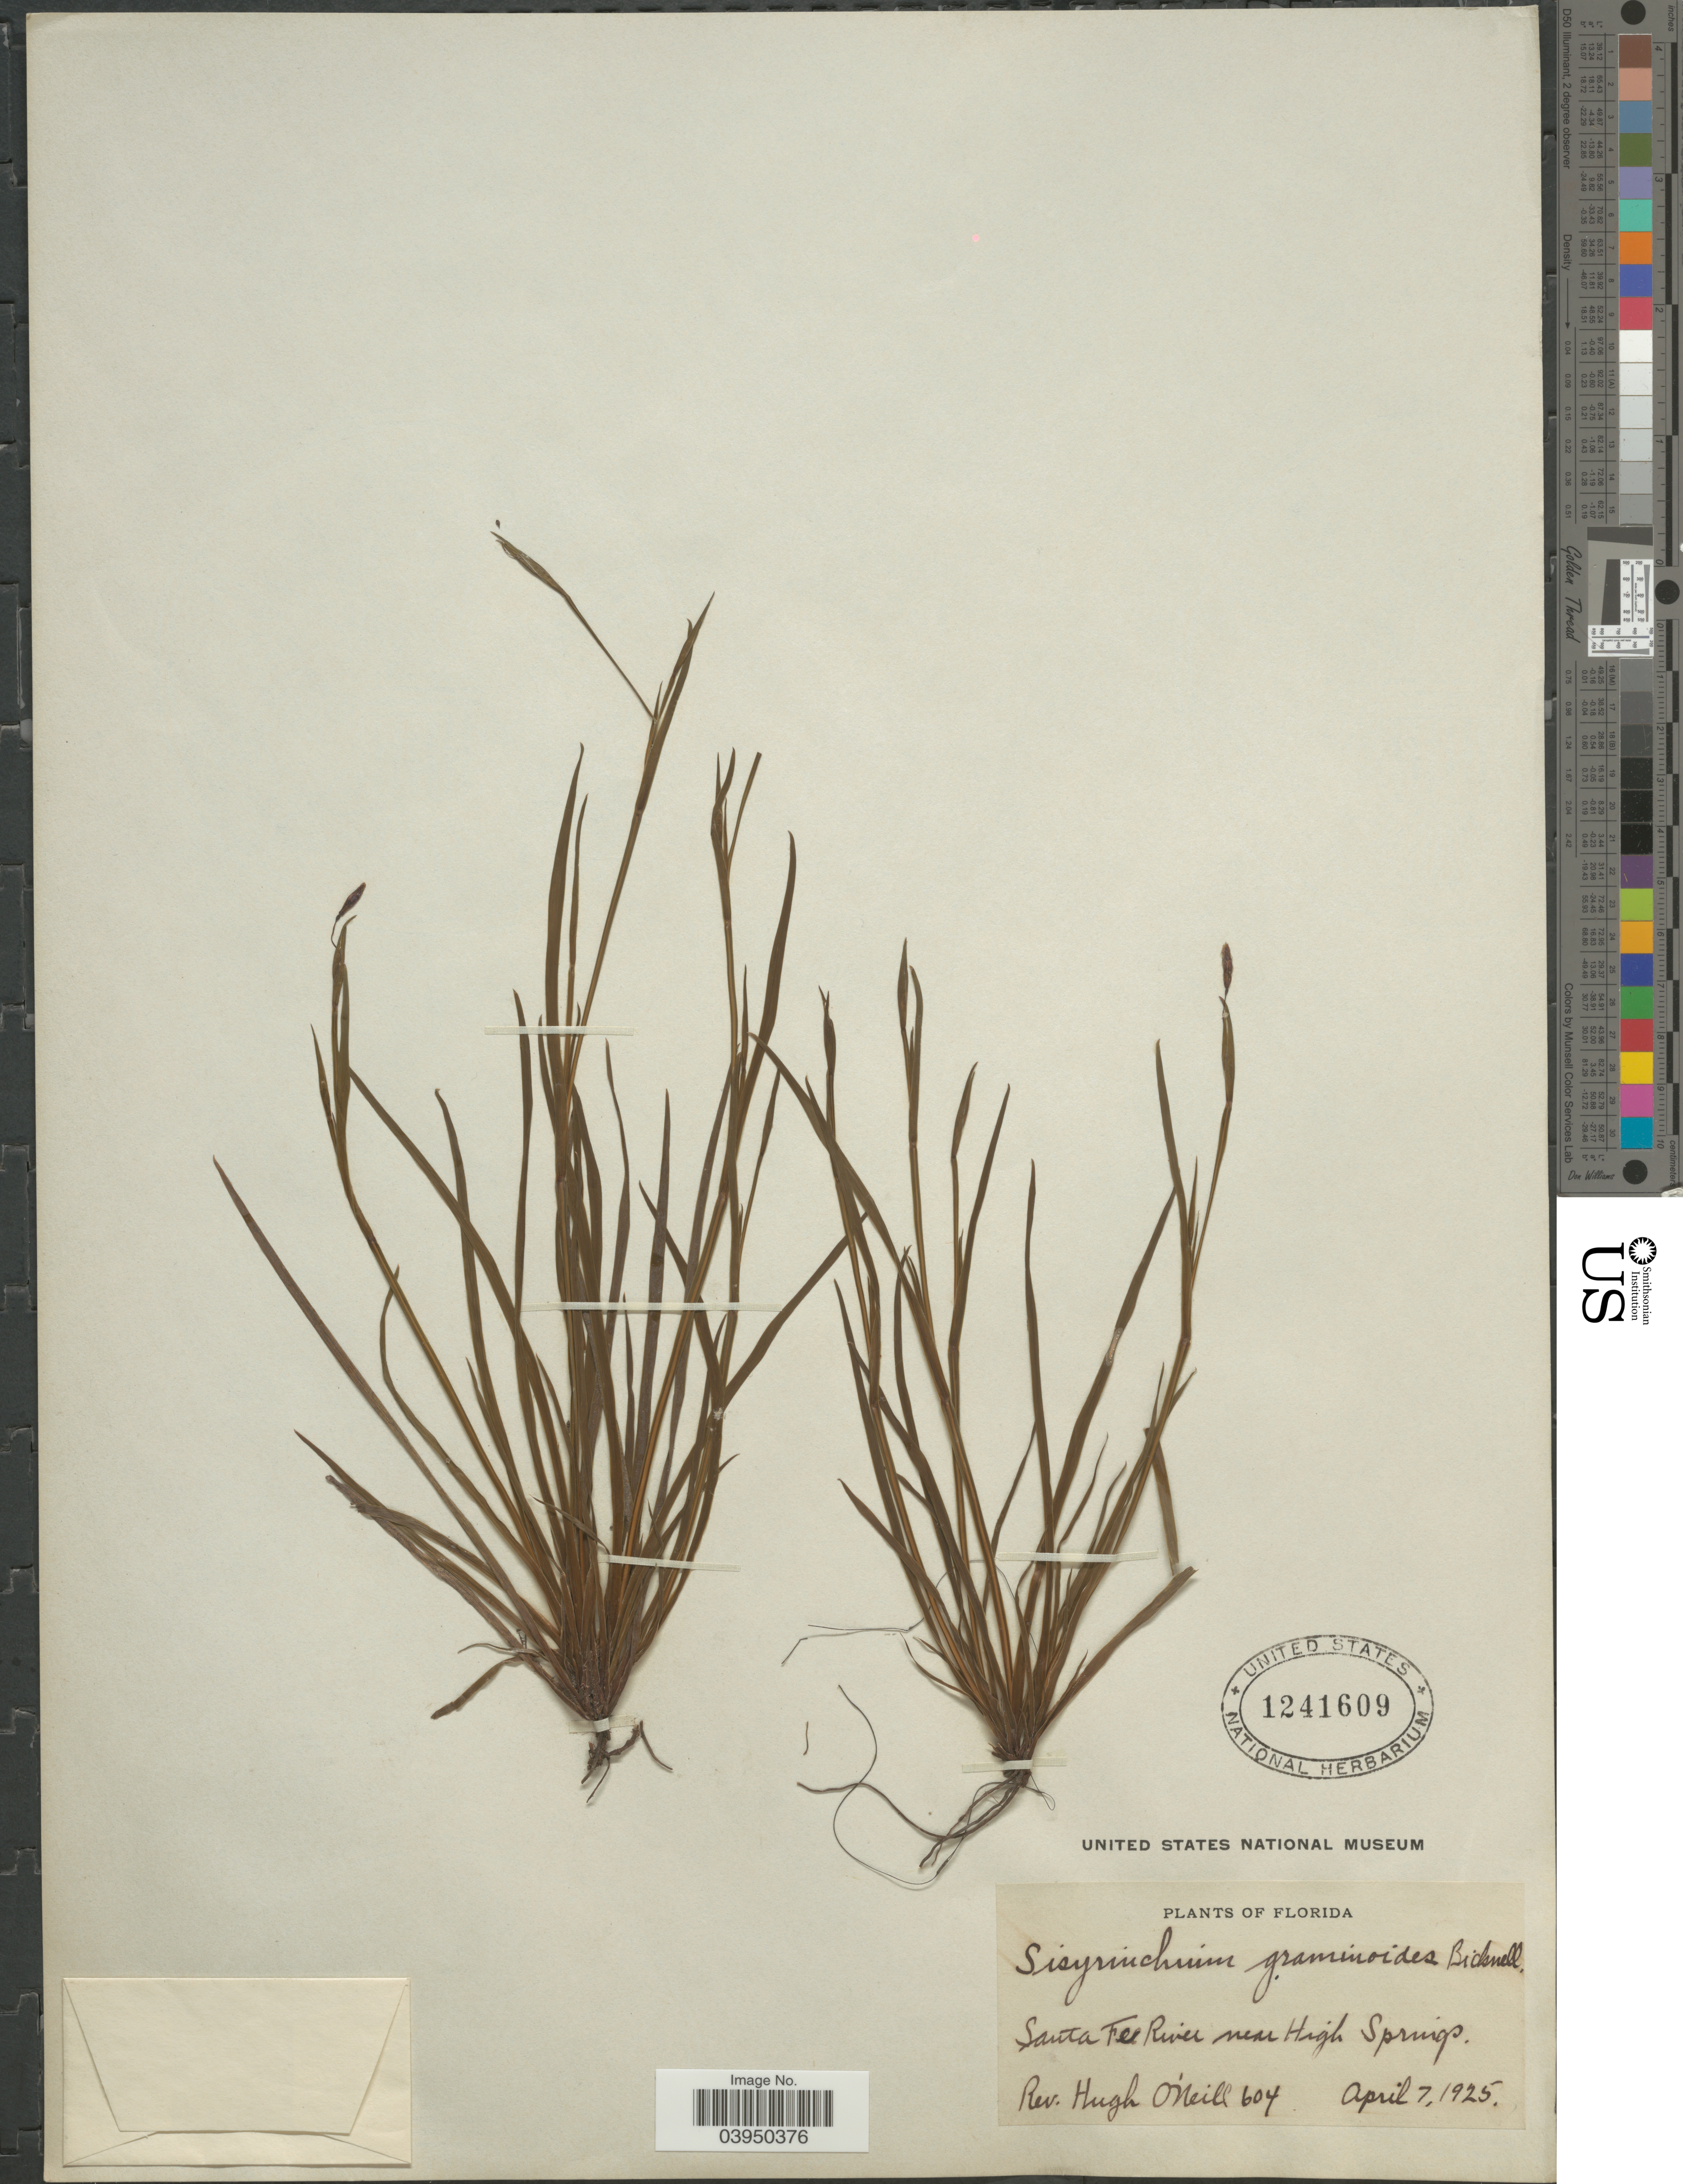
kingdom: Plantae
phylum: Tracheophyta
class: Liliopsida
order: Asparagales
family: Iridaceae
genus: Sisyrinchium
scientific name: Sisyrinchium angustifolium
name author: Mill.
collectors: H. O'Neill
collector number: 604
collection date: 1925-04-07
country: United States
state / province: Florida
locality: Santa Fe River near High Springs.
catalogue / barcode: US 1241609